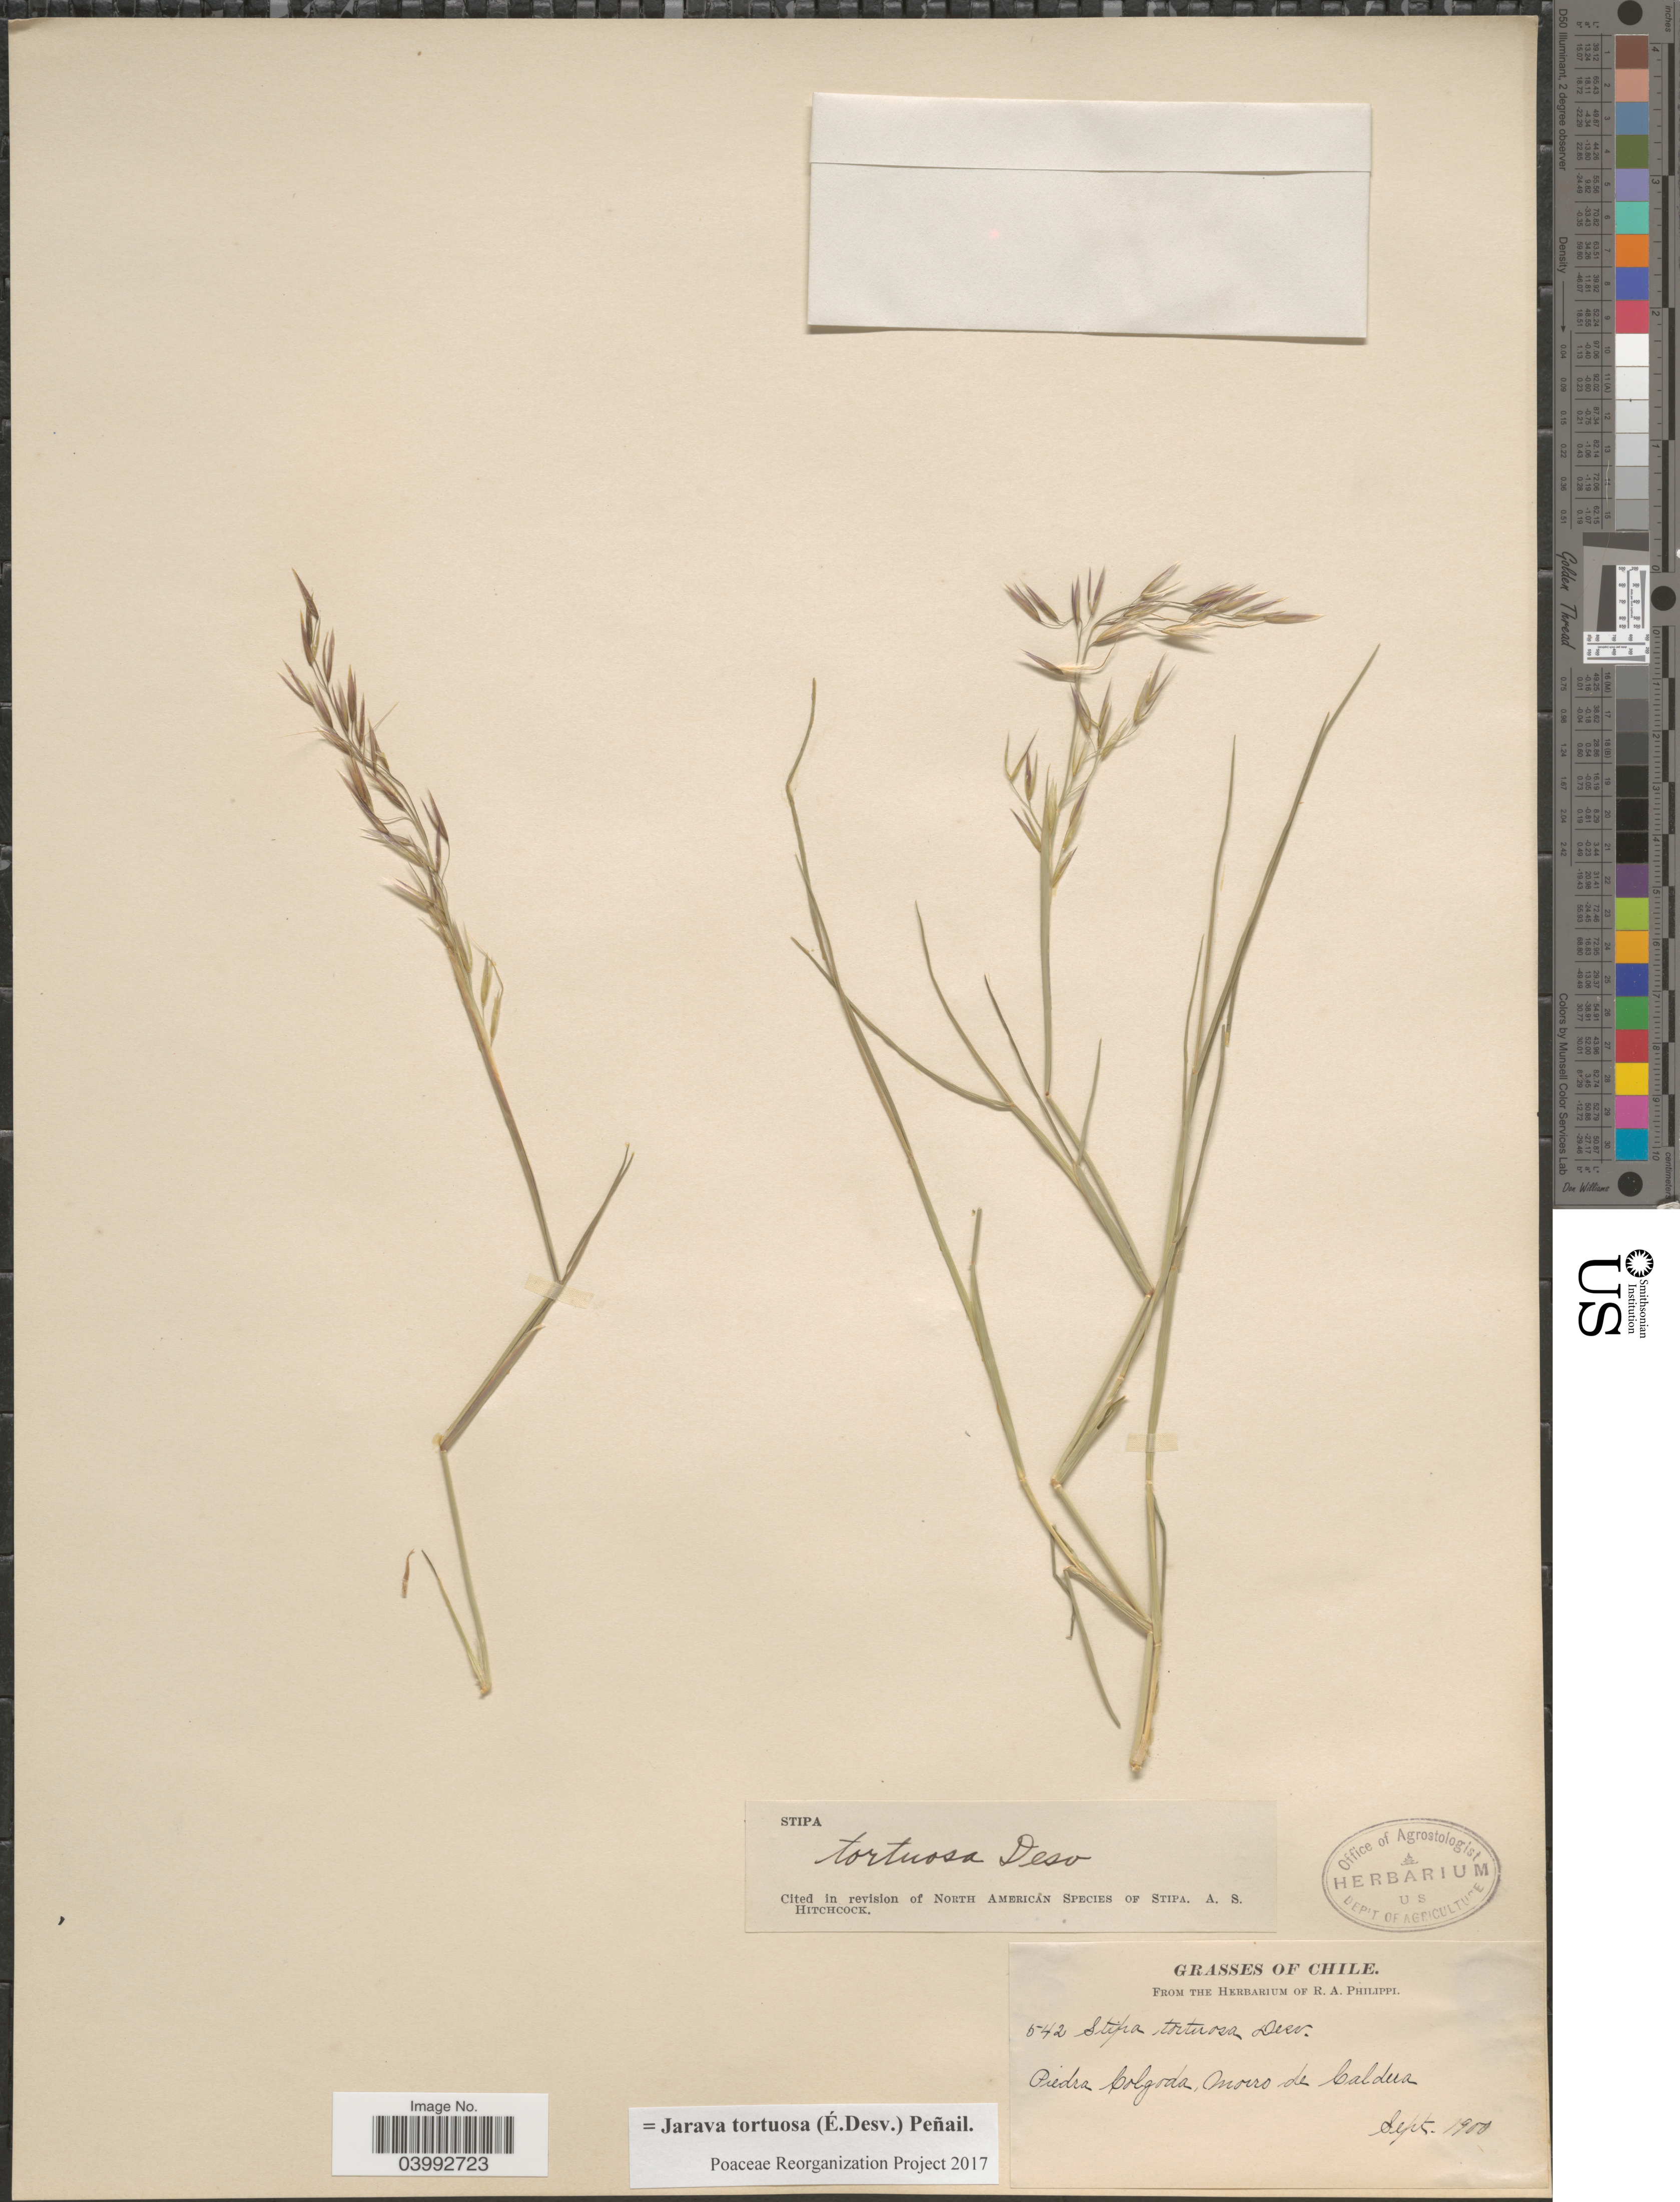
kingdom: Plantae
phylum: Tracheophyta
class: Liliopsida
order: Poales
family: Poaceae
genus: Jarava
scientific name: Jarava tortuosa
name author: (É. Desv.) Peñail.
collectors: ex. herb. R.A. Philippi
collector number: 542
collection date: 1900-09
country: Chile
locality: Piedra Colgada, Morro de Caldua.